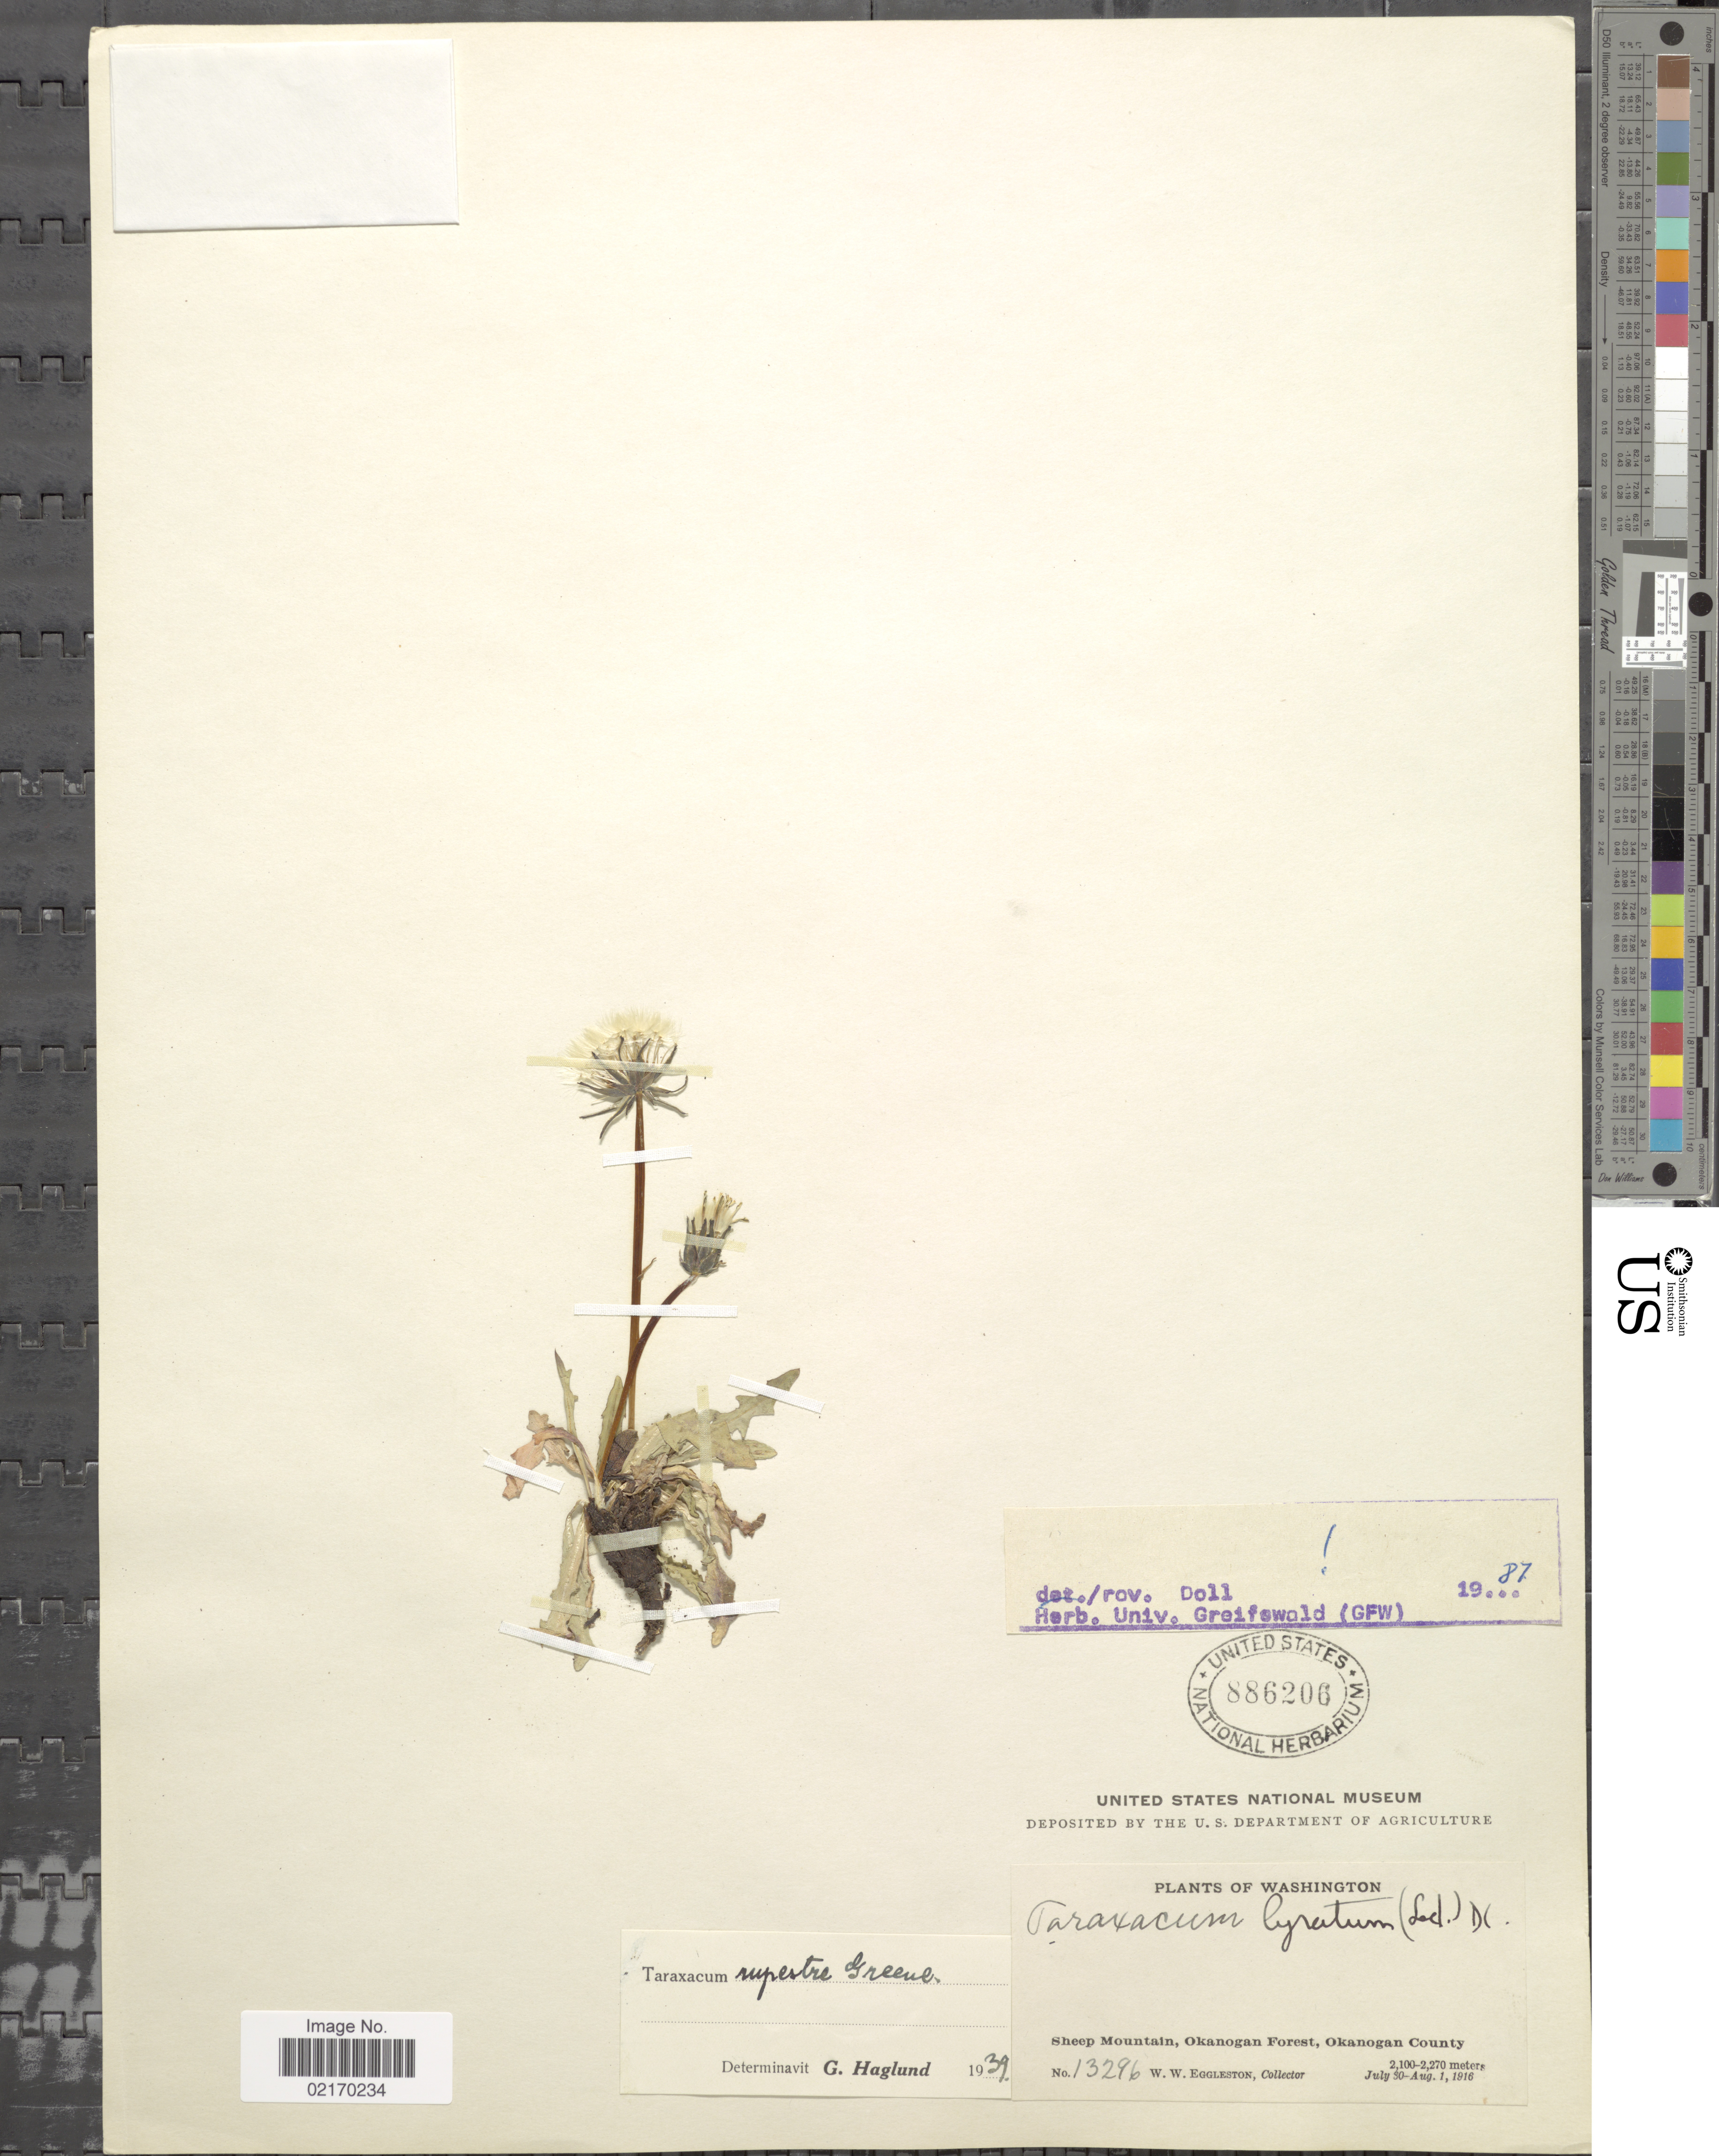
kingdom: Plantae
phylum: Tracheophyta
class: Magnoliopsida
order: Asterales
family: Asteraceae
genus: Taraxacum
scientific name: Taraxacum rupestre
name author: Greene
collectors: W. W. Eggleston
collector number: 13296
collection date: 1916-07-30/1916-08-01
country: United States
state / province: Washington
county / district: Okanogan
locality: Sheep Mountain, Okanogan Forest, Okanogan County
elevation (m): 2100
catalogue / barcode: US 886206